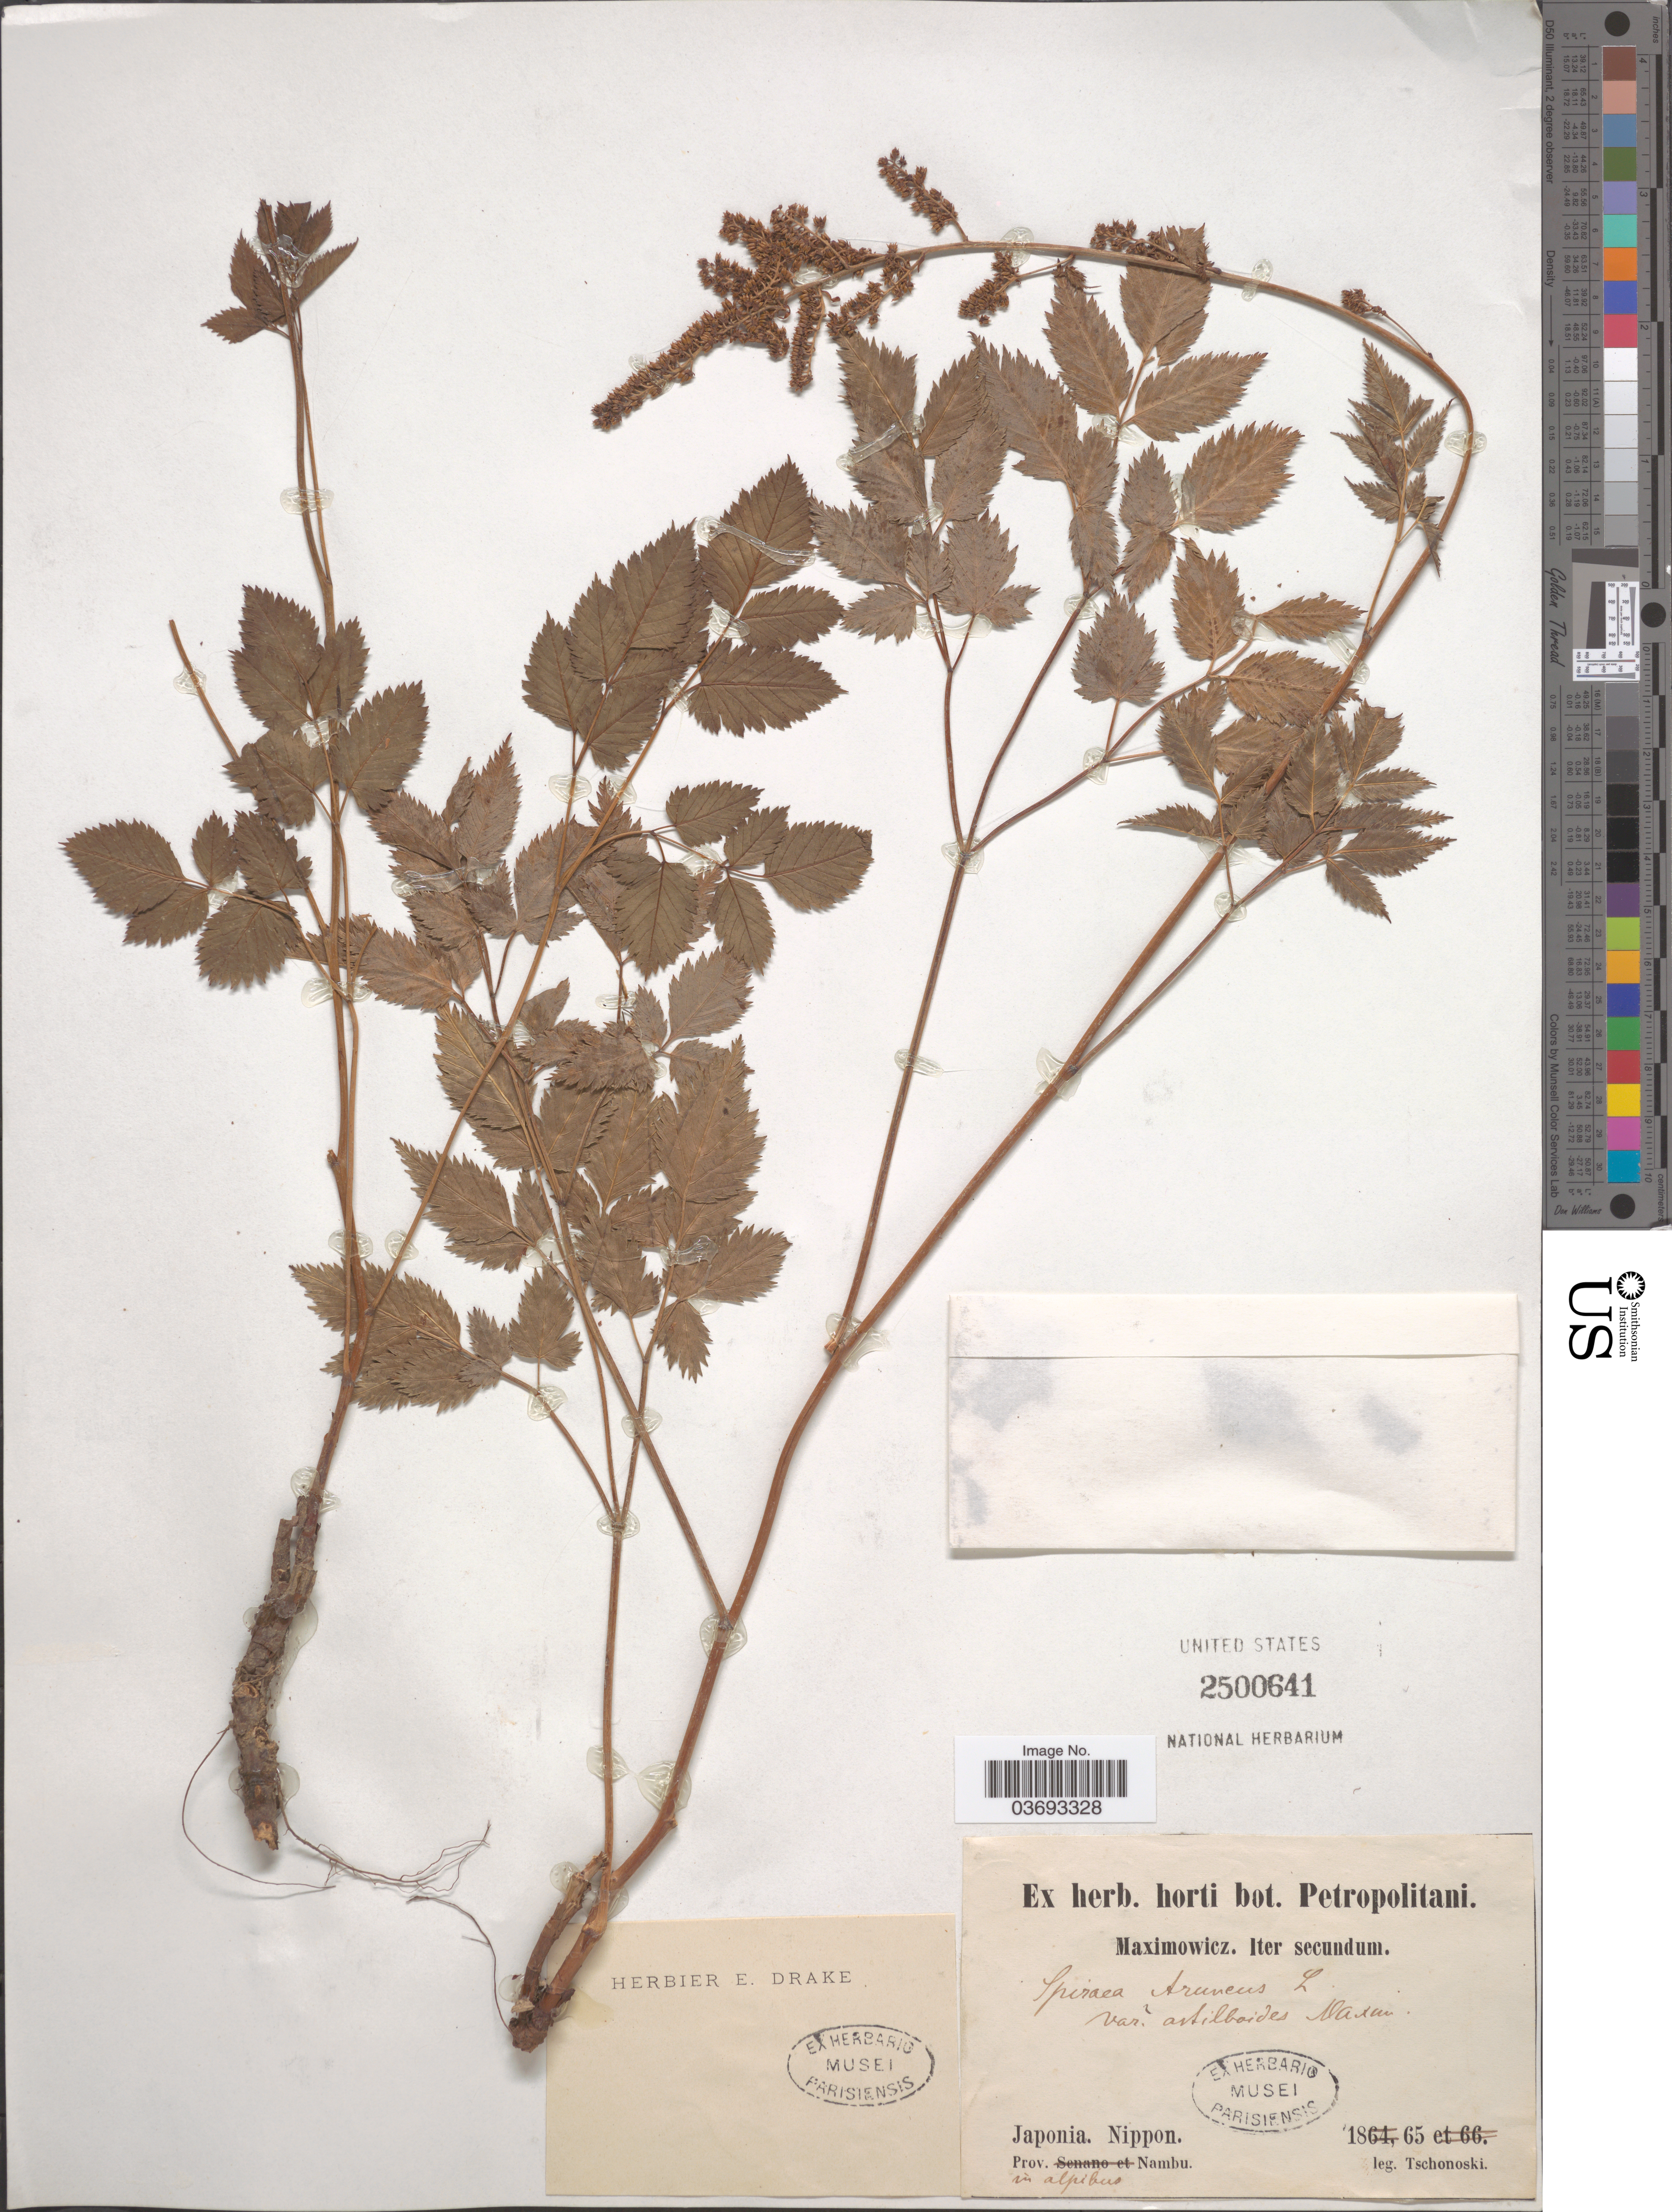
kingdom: Plantae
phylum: Tracheophyta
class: Magnoliopsida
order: Rosales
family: Rosaceae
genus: Spiraea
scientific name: Spiraea aruncus var. astilboides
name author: Maxim.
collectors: -. Tschonoski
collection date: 1865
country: Japan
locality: Nippon. Prov. Nambu. In alpibus.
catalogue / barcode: US 2500641